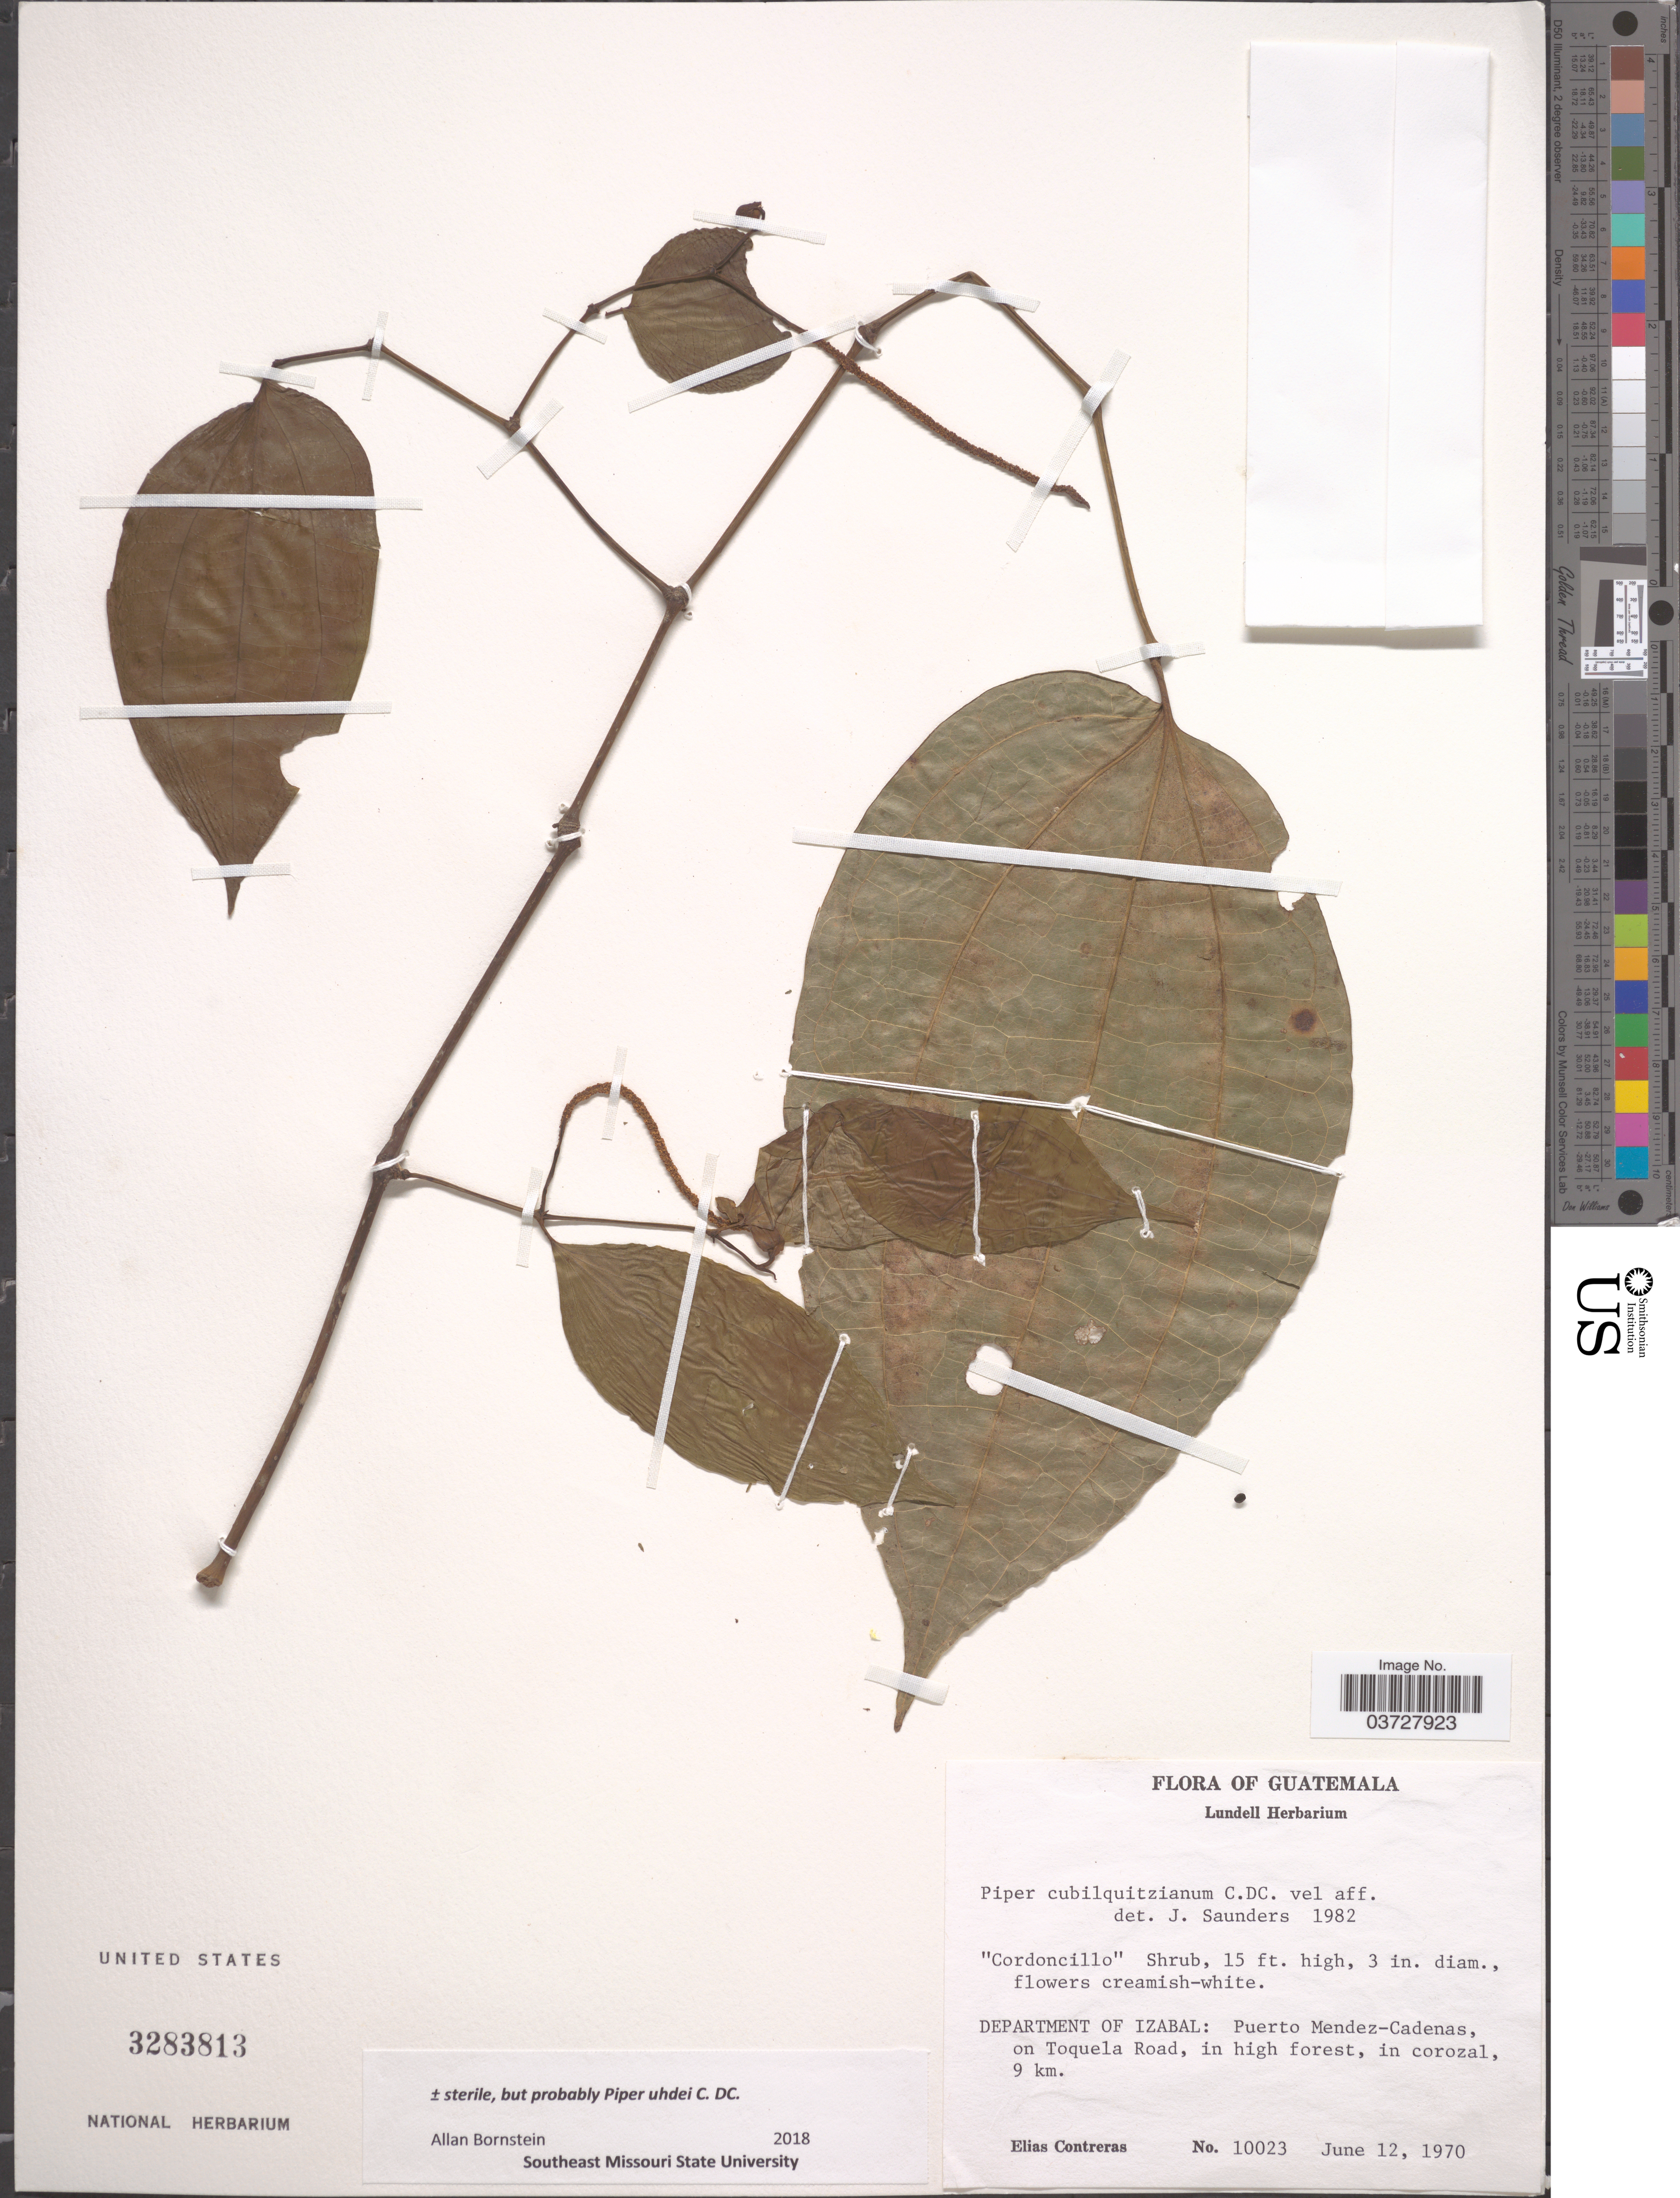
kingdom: Plantae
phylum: Tracheophyta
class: Magnoliopsida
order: Piperales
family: Piperaceae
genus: Piper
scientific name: Piper uhdei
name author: C. DC.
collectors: E. Contreras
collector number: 10023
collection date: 1970-06-12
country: Guatemala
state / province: Izabal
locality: Department of Izabal: Puerto Mendez-Cadenas, on Toquela Road, 9 km.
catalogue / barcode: US 3283813